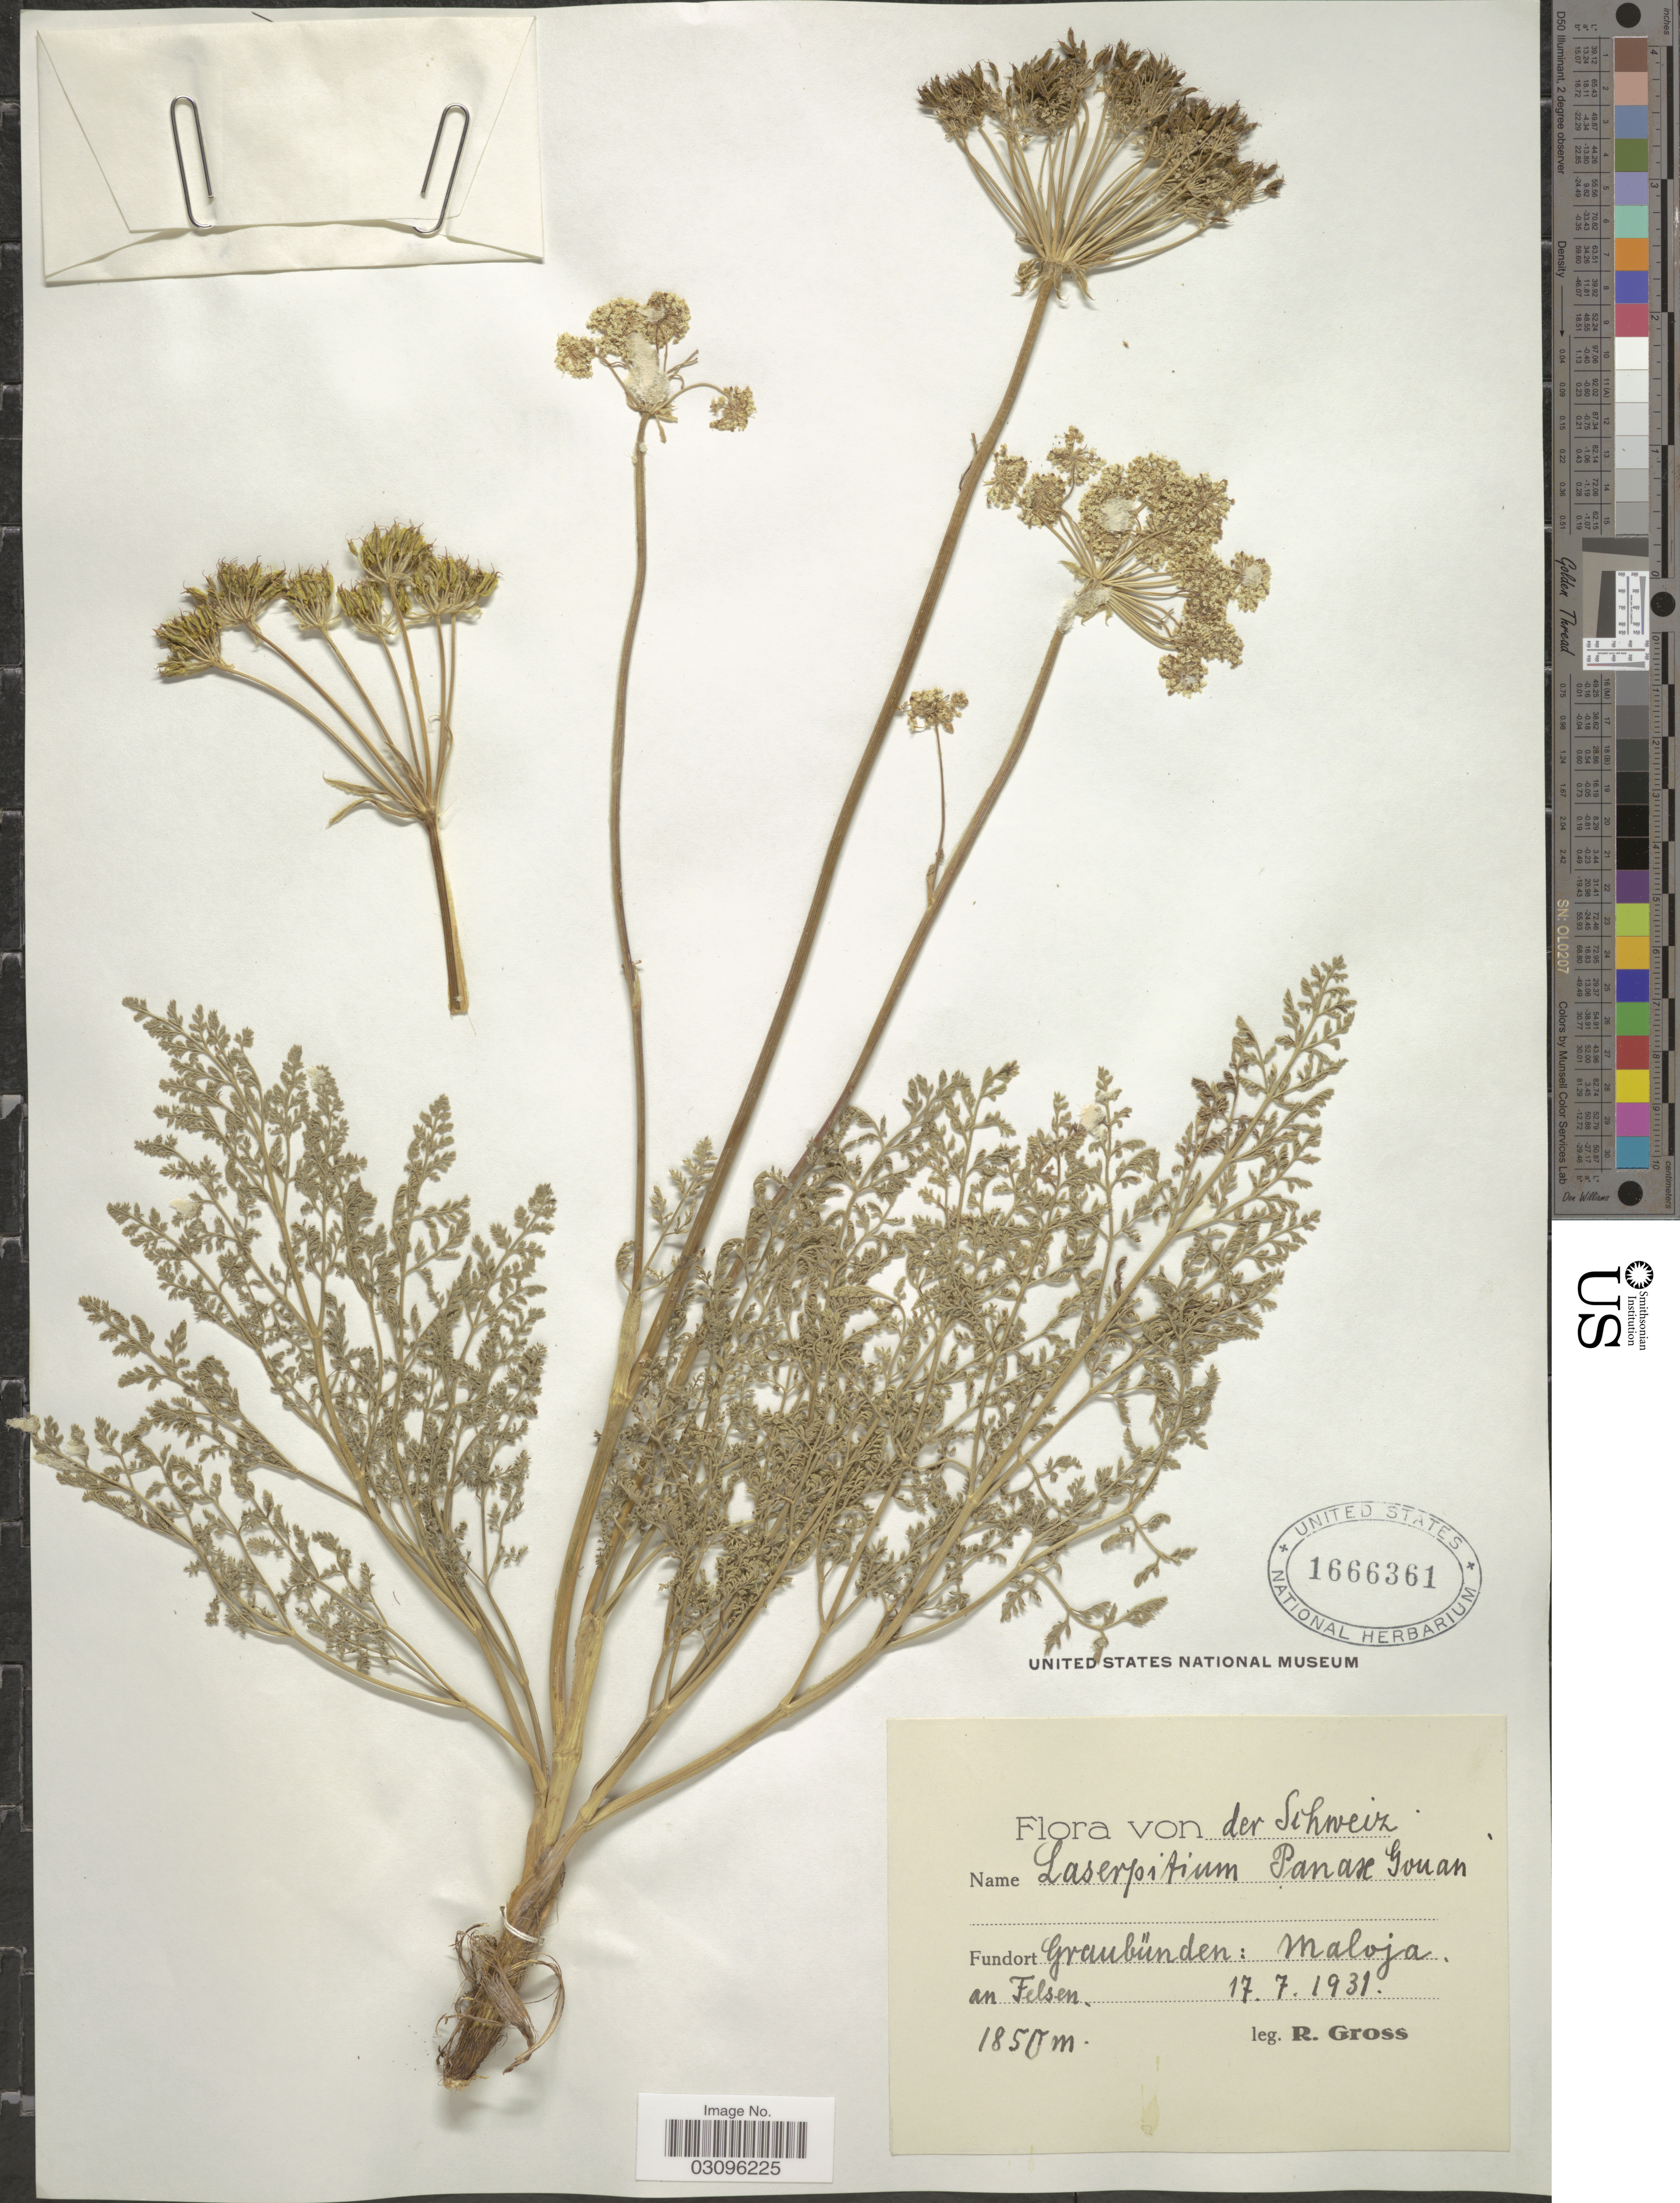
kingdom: Plantae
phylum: Tracheophyta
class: Magnoliopsida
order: Apiales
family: Apiaceae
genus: Laserpitium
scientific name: Laserpitium panax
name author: Gouan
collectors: R. Gross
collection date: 1931-07-17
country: Switzerland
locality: Schweiz. Graubünden: Maloja an Felsen.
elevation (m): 1850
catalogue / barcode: US 1666361